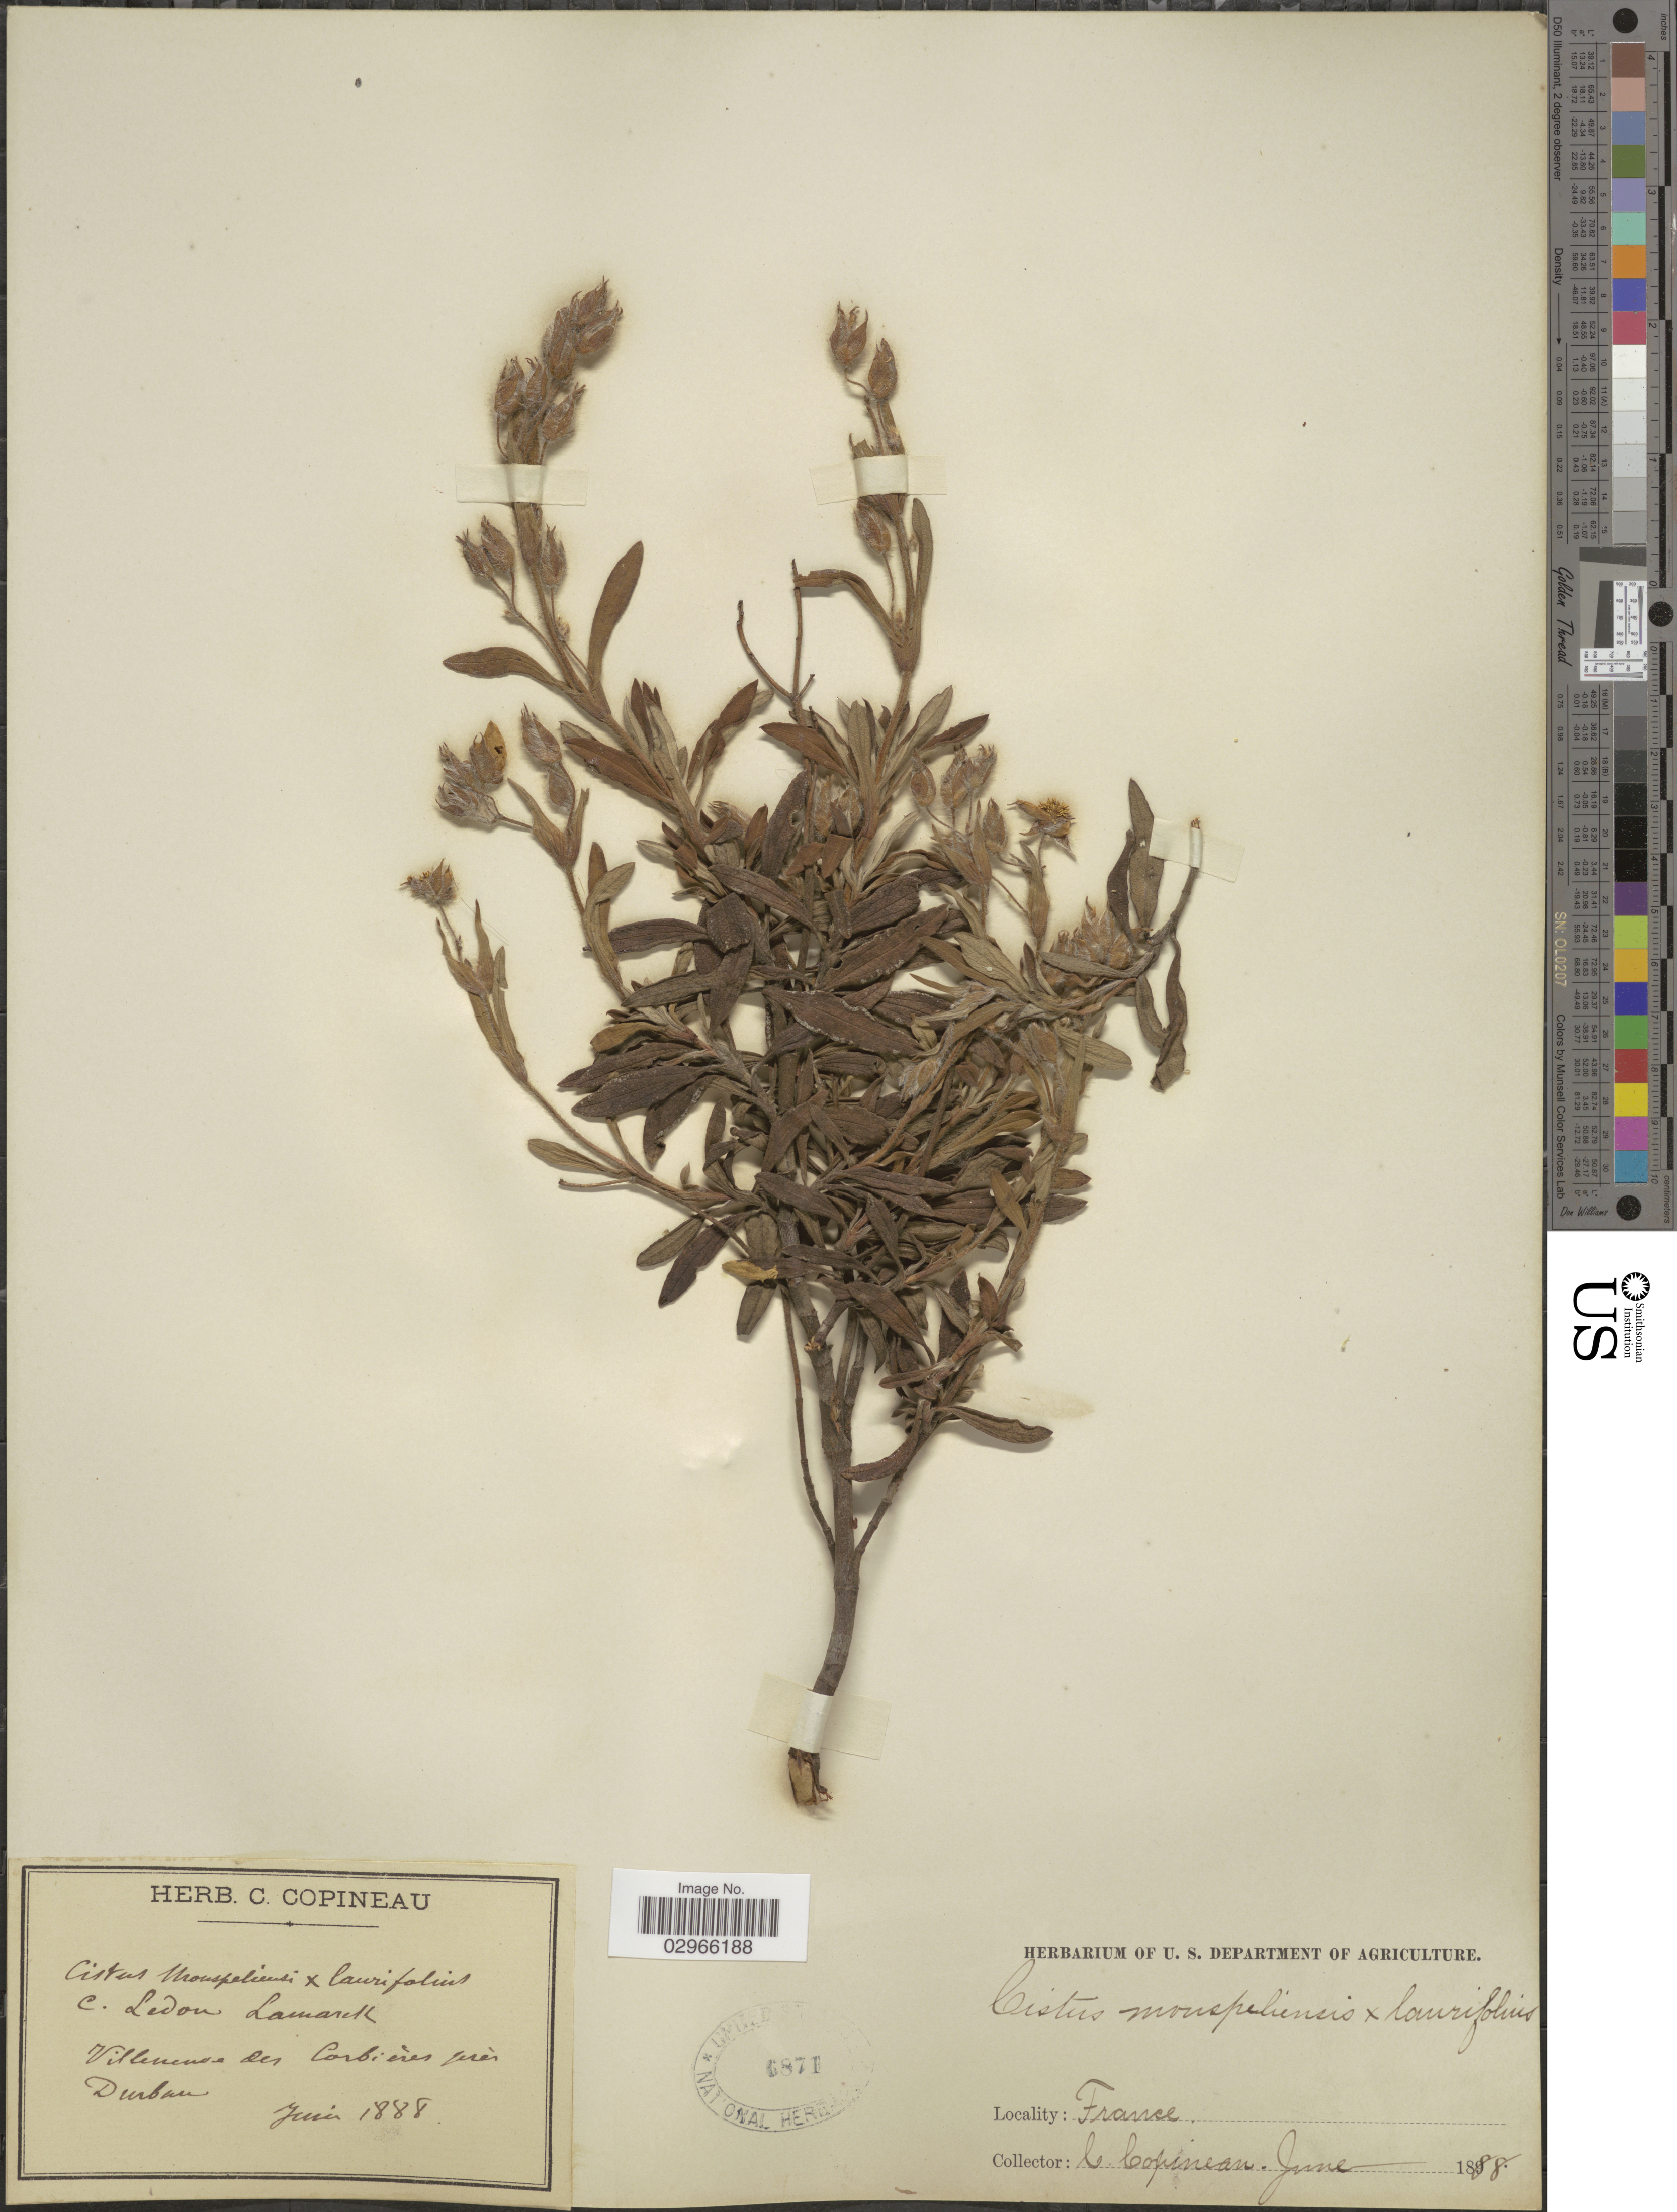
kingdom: Plantae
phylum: Tracheophyta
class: Magnoliopsida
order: Malvales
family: Cistaceae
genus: Cistus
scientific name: Cistus monspeliensis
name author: L.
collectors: C. Copineau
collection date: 1888-06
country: France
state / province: Occitanie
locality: Villeneuve les Corbières près Durban [Villeneuve-les-Corbières near Durban]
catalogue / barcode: US 6871